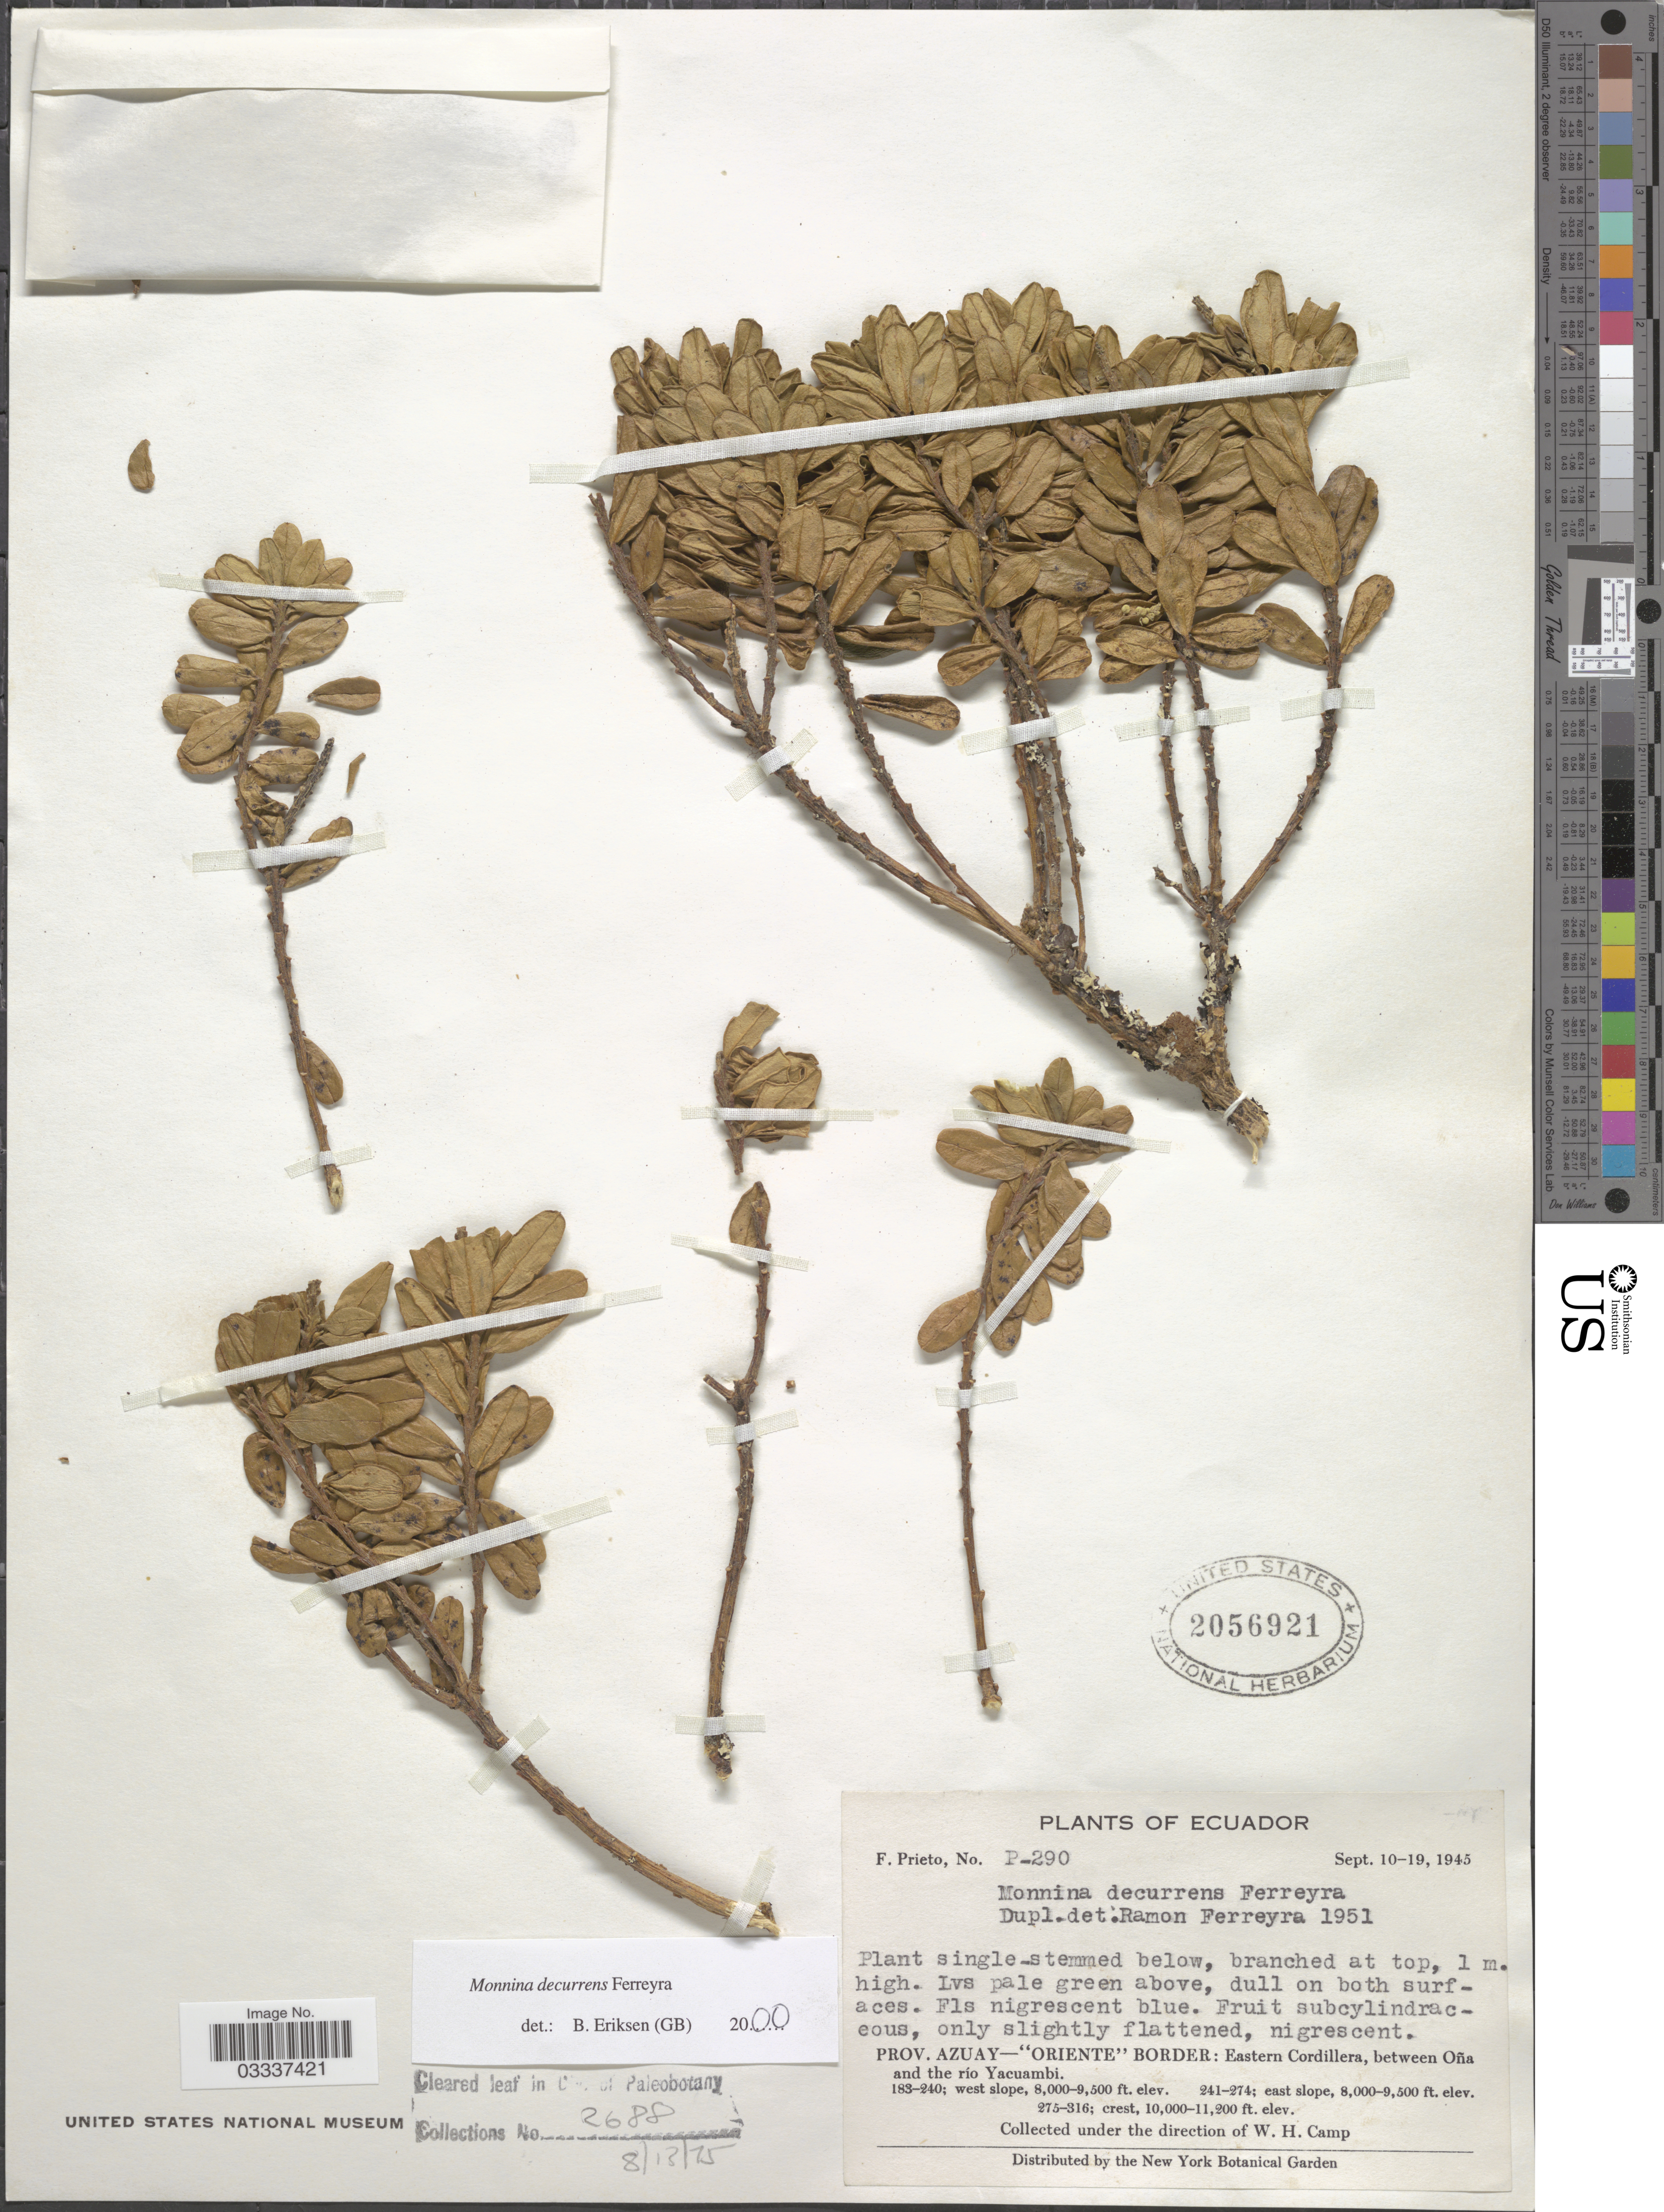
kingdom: Plantae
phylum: Tracheophyta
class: Magnoliopsida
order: Fabales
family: Polygalaceae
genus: Monnina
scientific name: Monnina decurrens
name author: Ferreyra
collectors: F. Prieto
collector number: P-290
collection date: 1945-09-10/1945-09-19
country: Ecuador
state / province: Azuay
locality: Oriente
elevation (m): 3048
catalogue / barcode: US 2056921